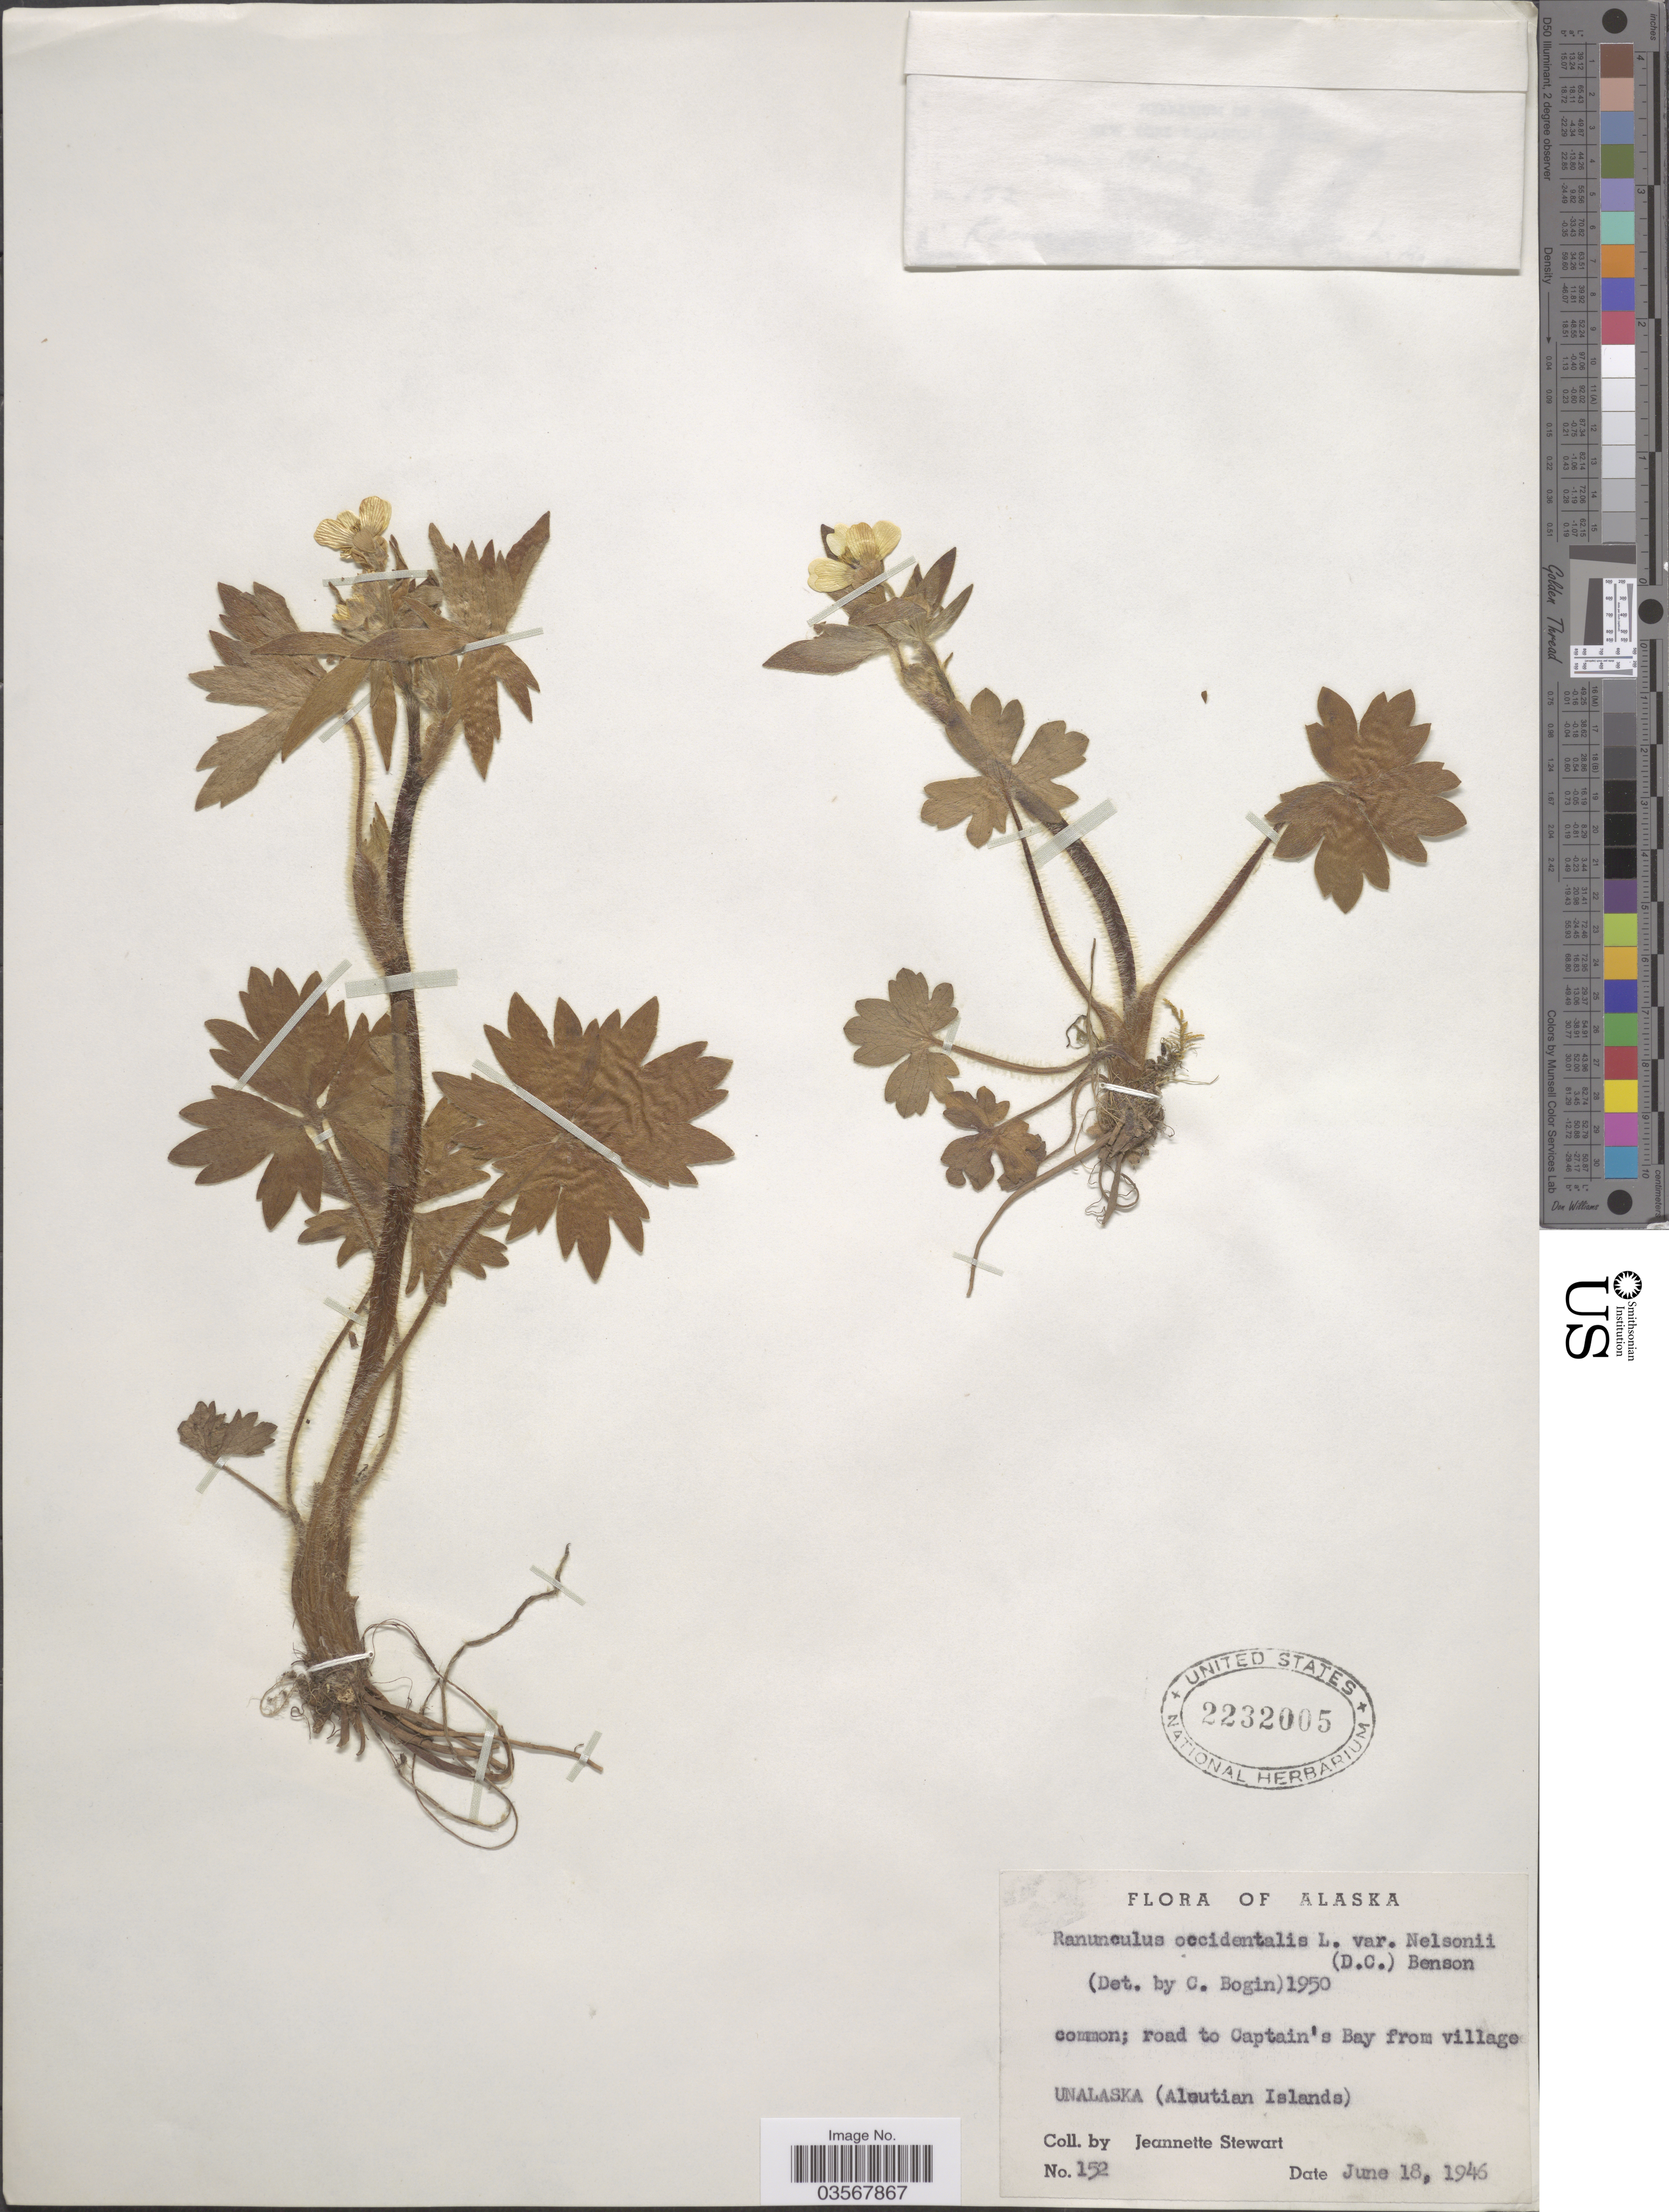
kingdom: Plantae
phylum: Tracheophyta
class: Magnoliopsida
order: Ranunculales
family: Ranunculaceae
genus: Ranunculus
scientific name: Ranunculus occidentalis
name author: Nutt.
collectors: J. Stewart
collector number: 152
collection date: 1946-06-18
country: United States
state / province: Alaska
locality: Road to Captain's Bay from village. Unalaska (Aleutian Islands).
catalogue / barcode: US 2232005